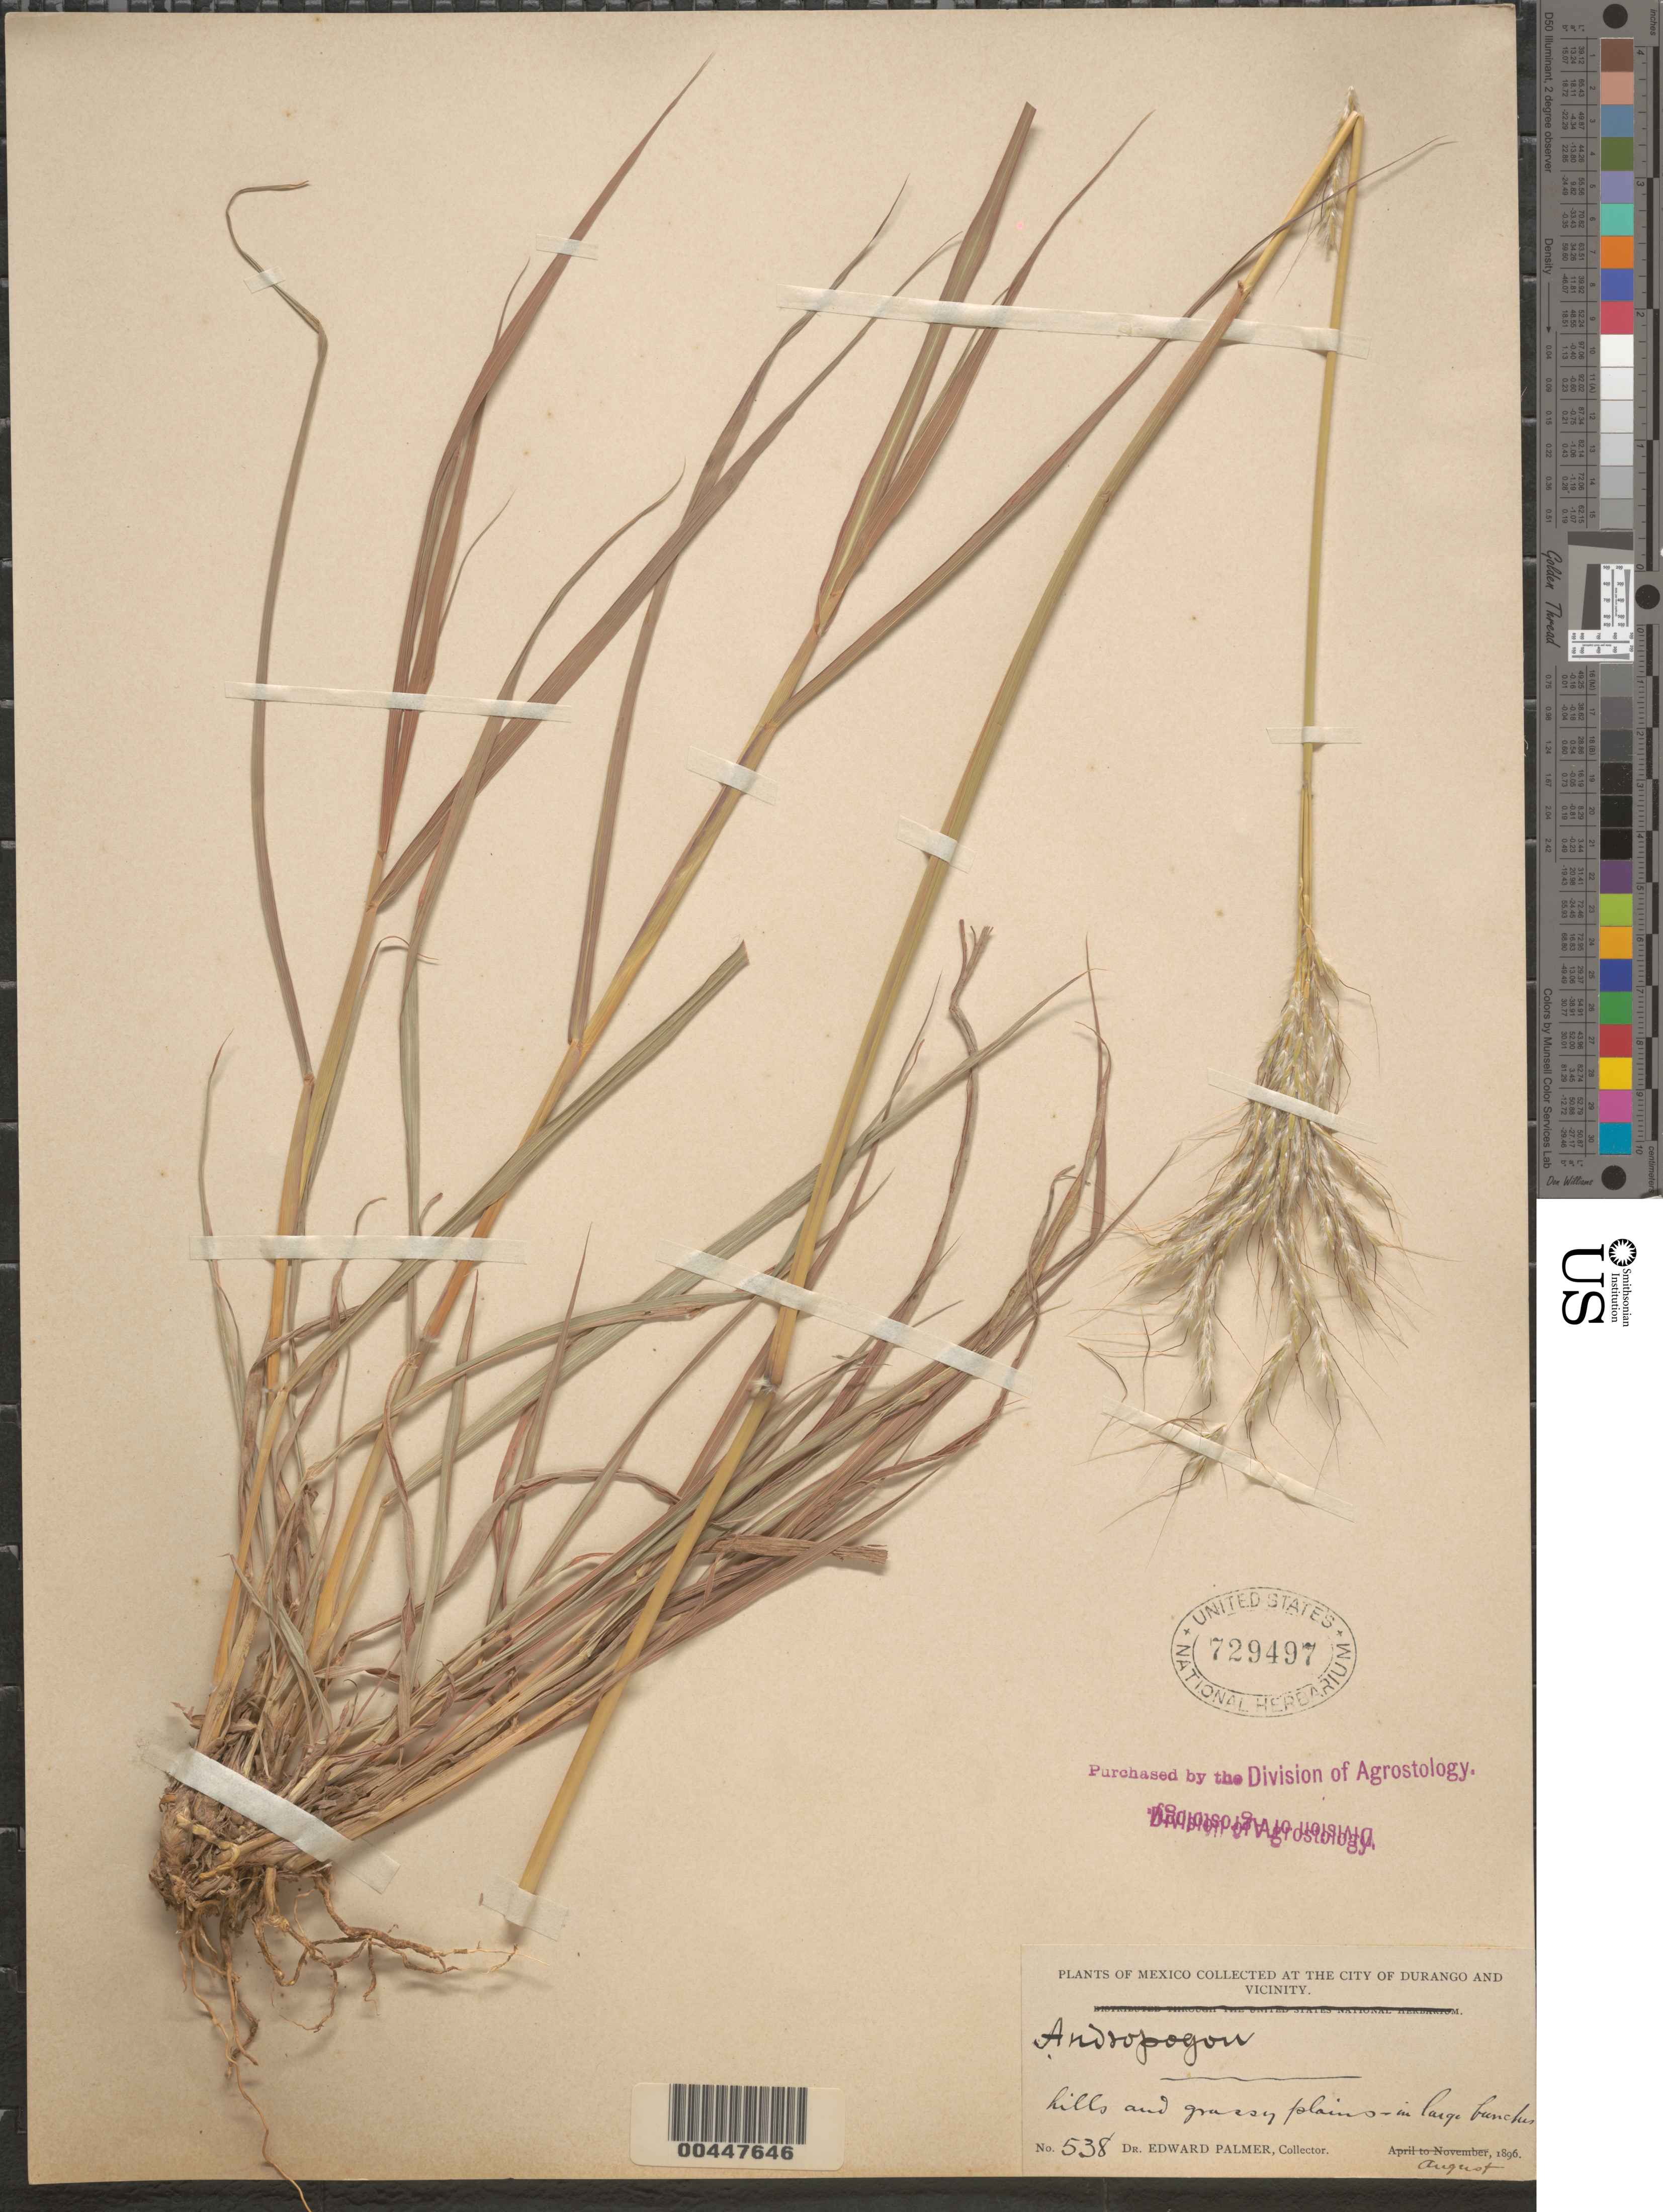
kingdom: Plantae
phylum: Tracheophyta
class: Liliopsida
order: Poales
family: Poaceae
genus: Andropogon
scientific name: Andropogon barbinodis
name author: Lag.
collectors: E. Palmer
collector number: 538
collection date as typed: Aug 1896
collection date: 1896-08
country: Mexico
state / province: Durango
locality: Durango and vicinity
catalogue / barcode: US 729497